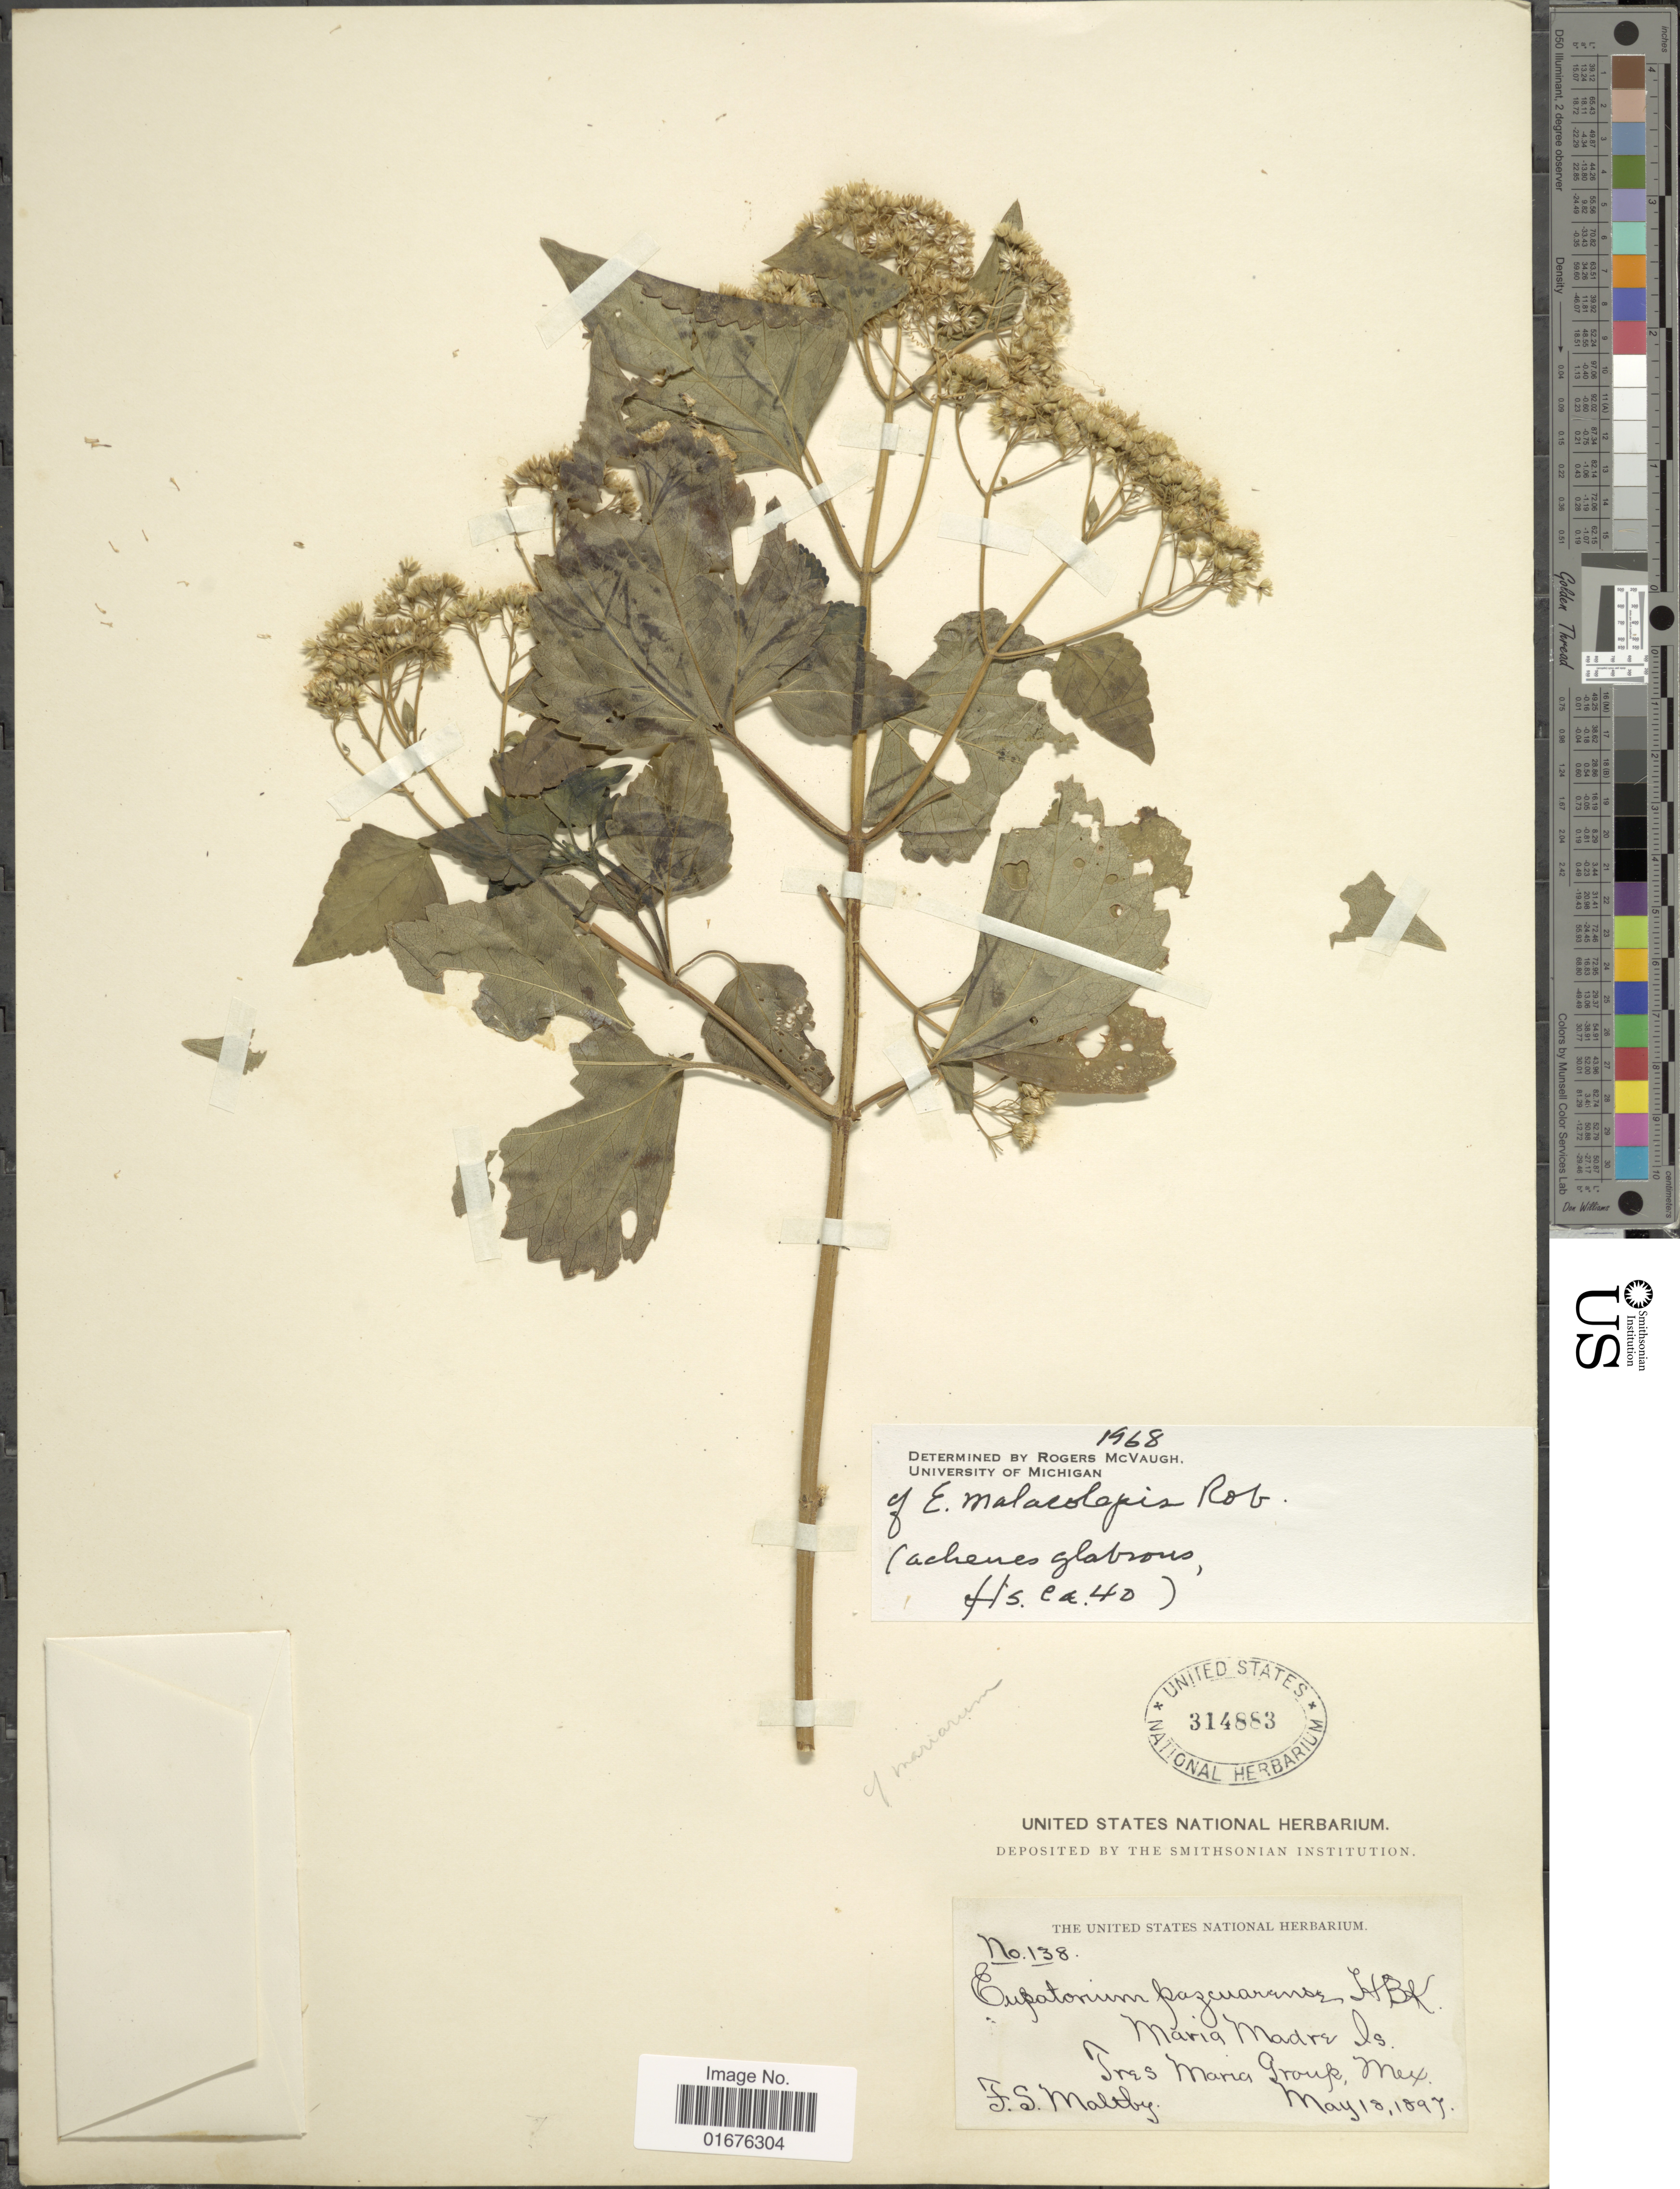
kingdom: Plantae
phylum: Tracheophyta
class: Magnoliopsida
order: Asterales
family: Asteraceae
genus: Ageratina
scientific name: Ageratina malacolepis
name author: (B.L. Rob.) R.M. King & H. Rob.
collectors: F. S. Maltby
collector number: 138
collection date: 1897-05-18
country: Mexico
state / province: Nayarit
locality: Maria Madre Is. Tres Maria Group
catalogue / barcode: US 314883